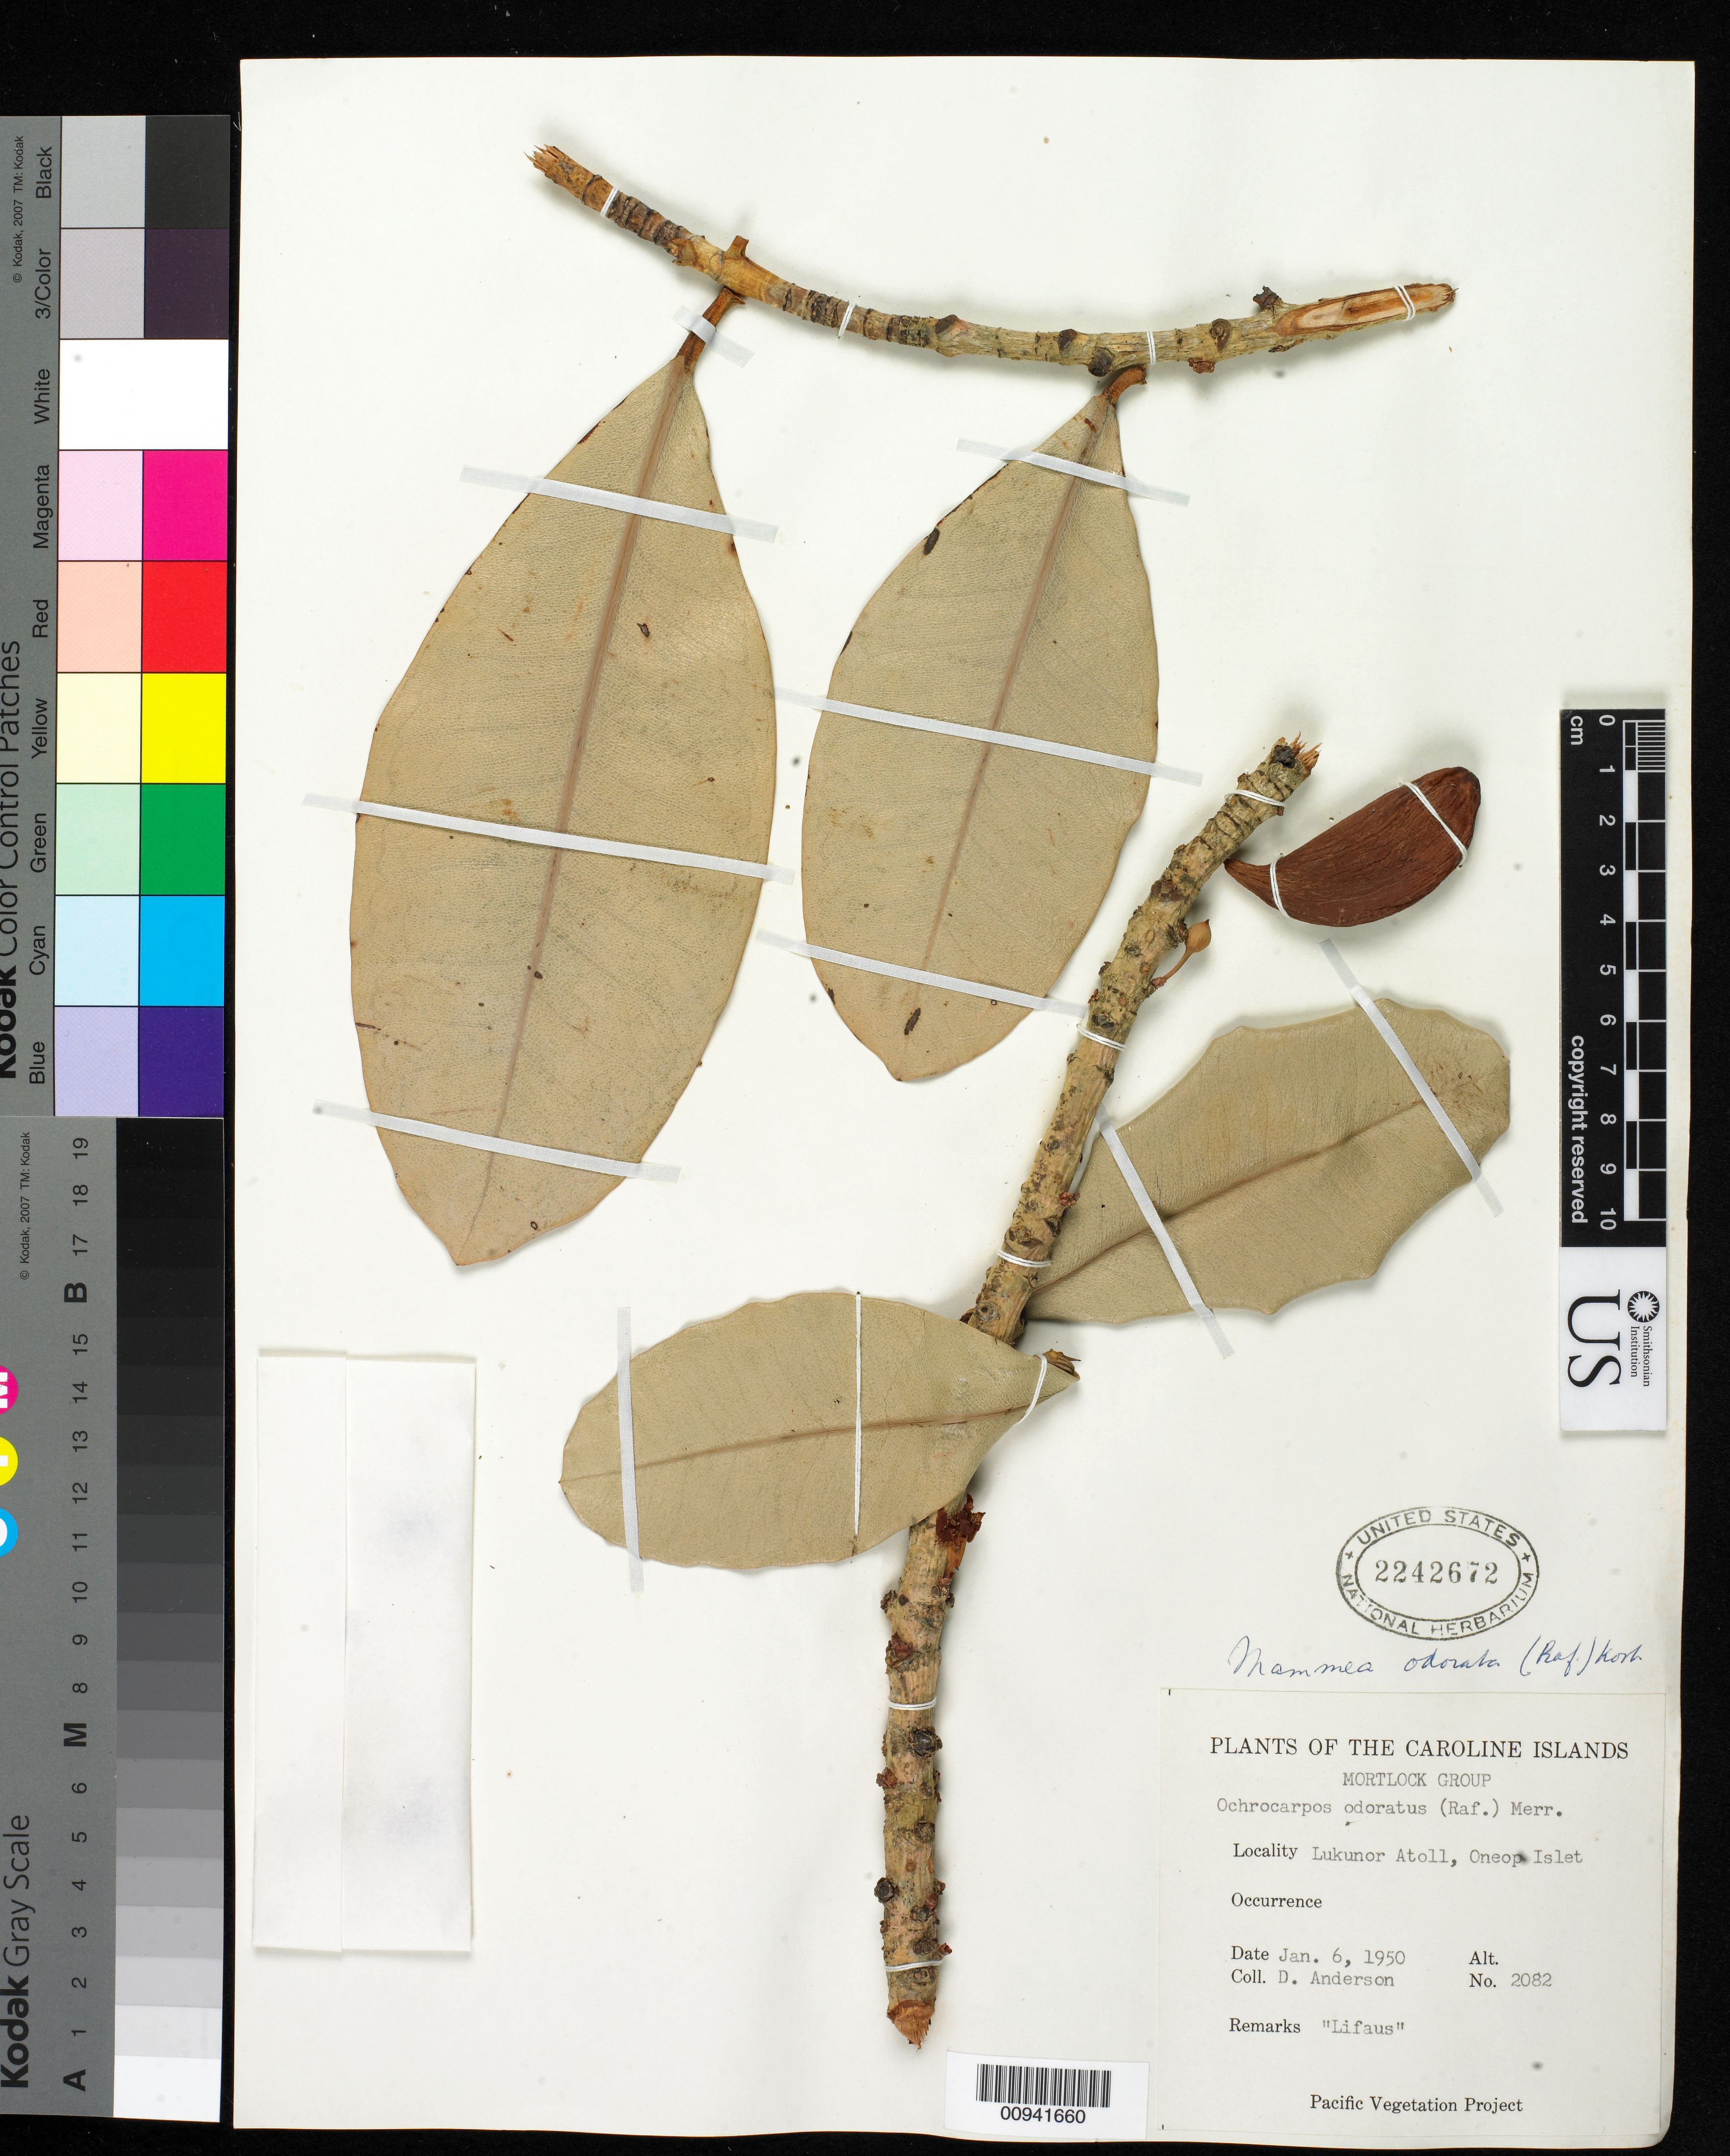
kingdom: Plantae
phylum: Tracheophyta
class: Magnoliopsida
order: Malpighiales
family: Calophyllaceae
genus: Mammea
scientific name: Mammea ochrocarpus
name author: (Raf.) Kosterm.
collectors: D. Anderson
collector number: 2082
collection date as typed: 06 Jan 1950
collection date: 1950-01-06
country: Micronesia, Federated States of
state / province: Truk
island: Lukunor Atoll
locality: Oneop Islet.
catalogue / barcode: US 2242672